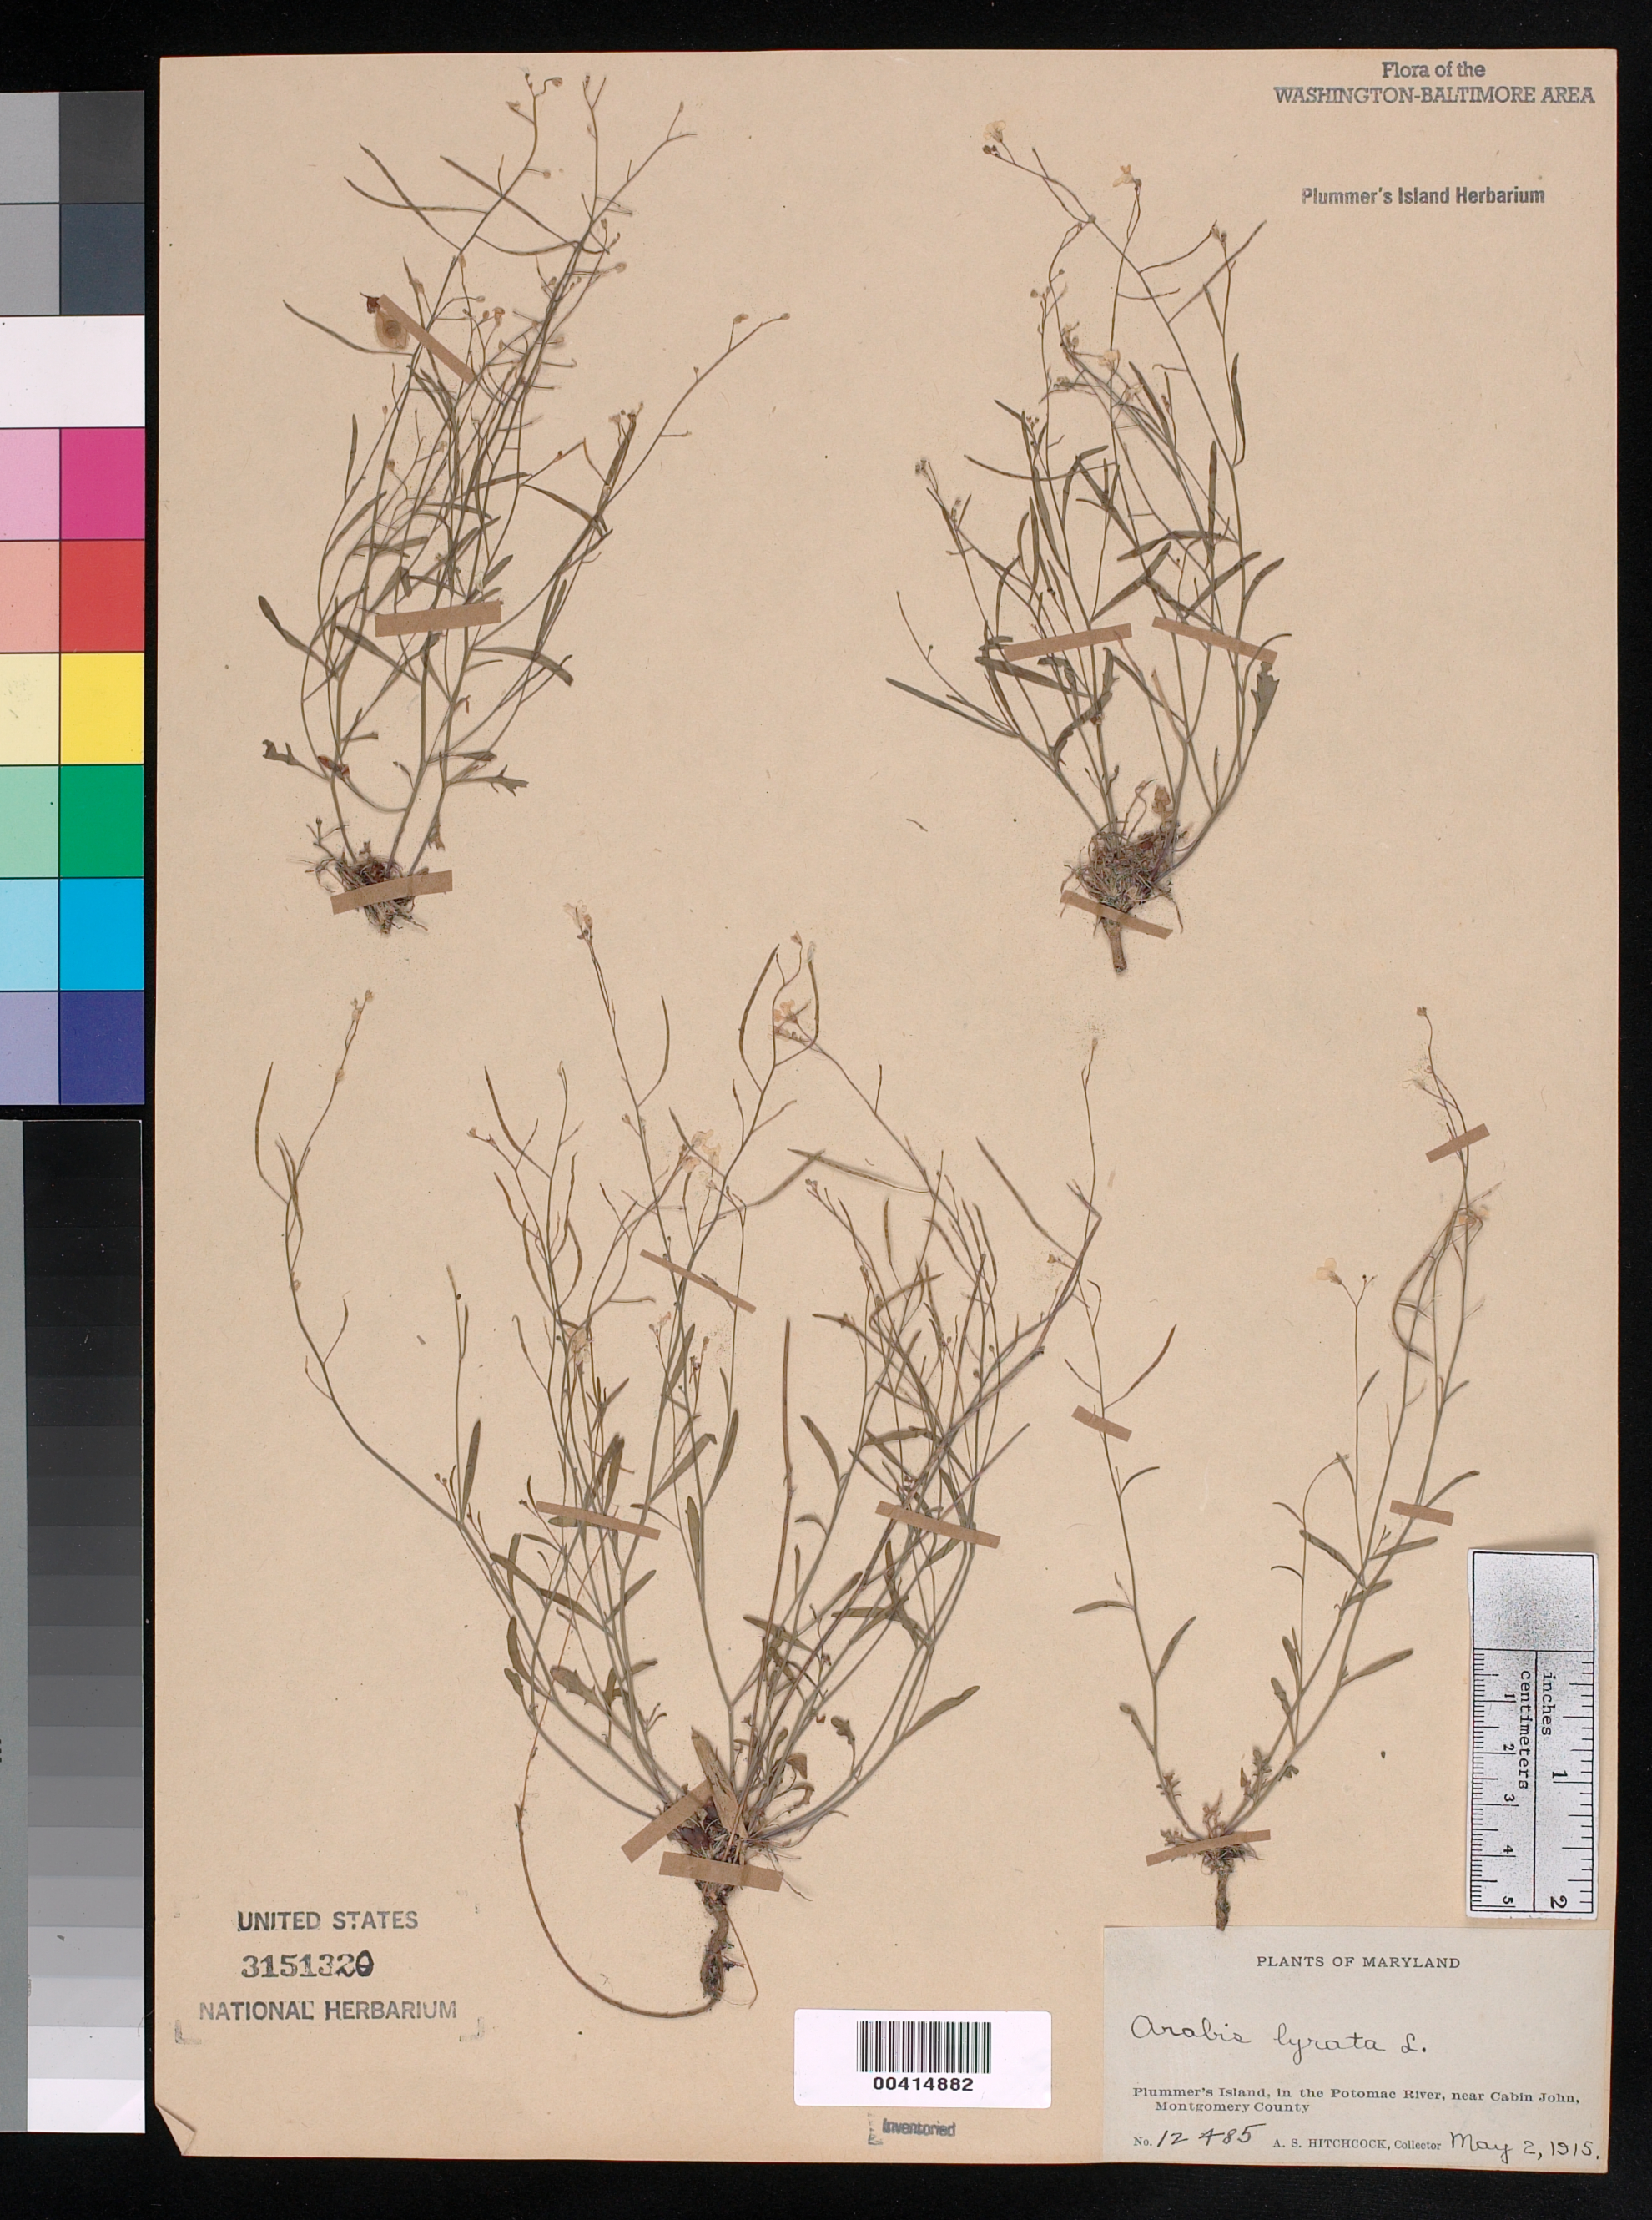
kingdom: Plantae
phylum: Tracheophyta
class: Magnoliopsida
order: Brassicales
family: Brassicaceae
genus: Arabidopsis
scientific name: Arabidopsis lyrata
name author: (L.) O'Kane & Al-Shehbaz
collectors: A. S. Hitchcock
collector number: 12485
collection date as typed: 02 May 1915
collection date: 1915-05-02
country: United States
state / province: Maryland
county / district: Montgomery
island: Plummers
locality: Plummer's Island C. & O. Canal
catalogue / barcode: US 3151320